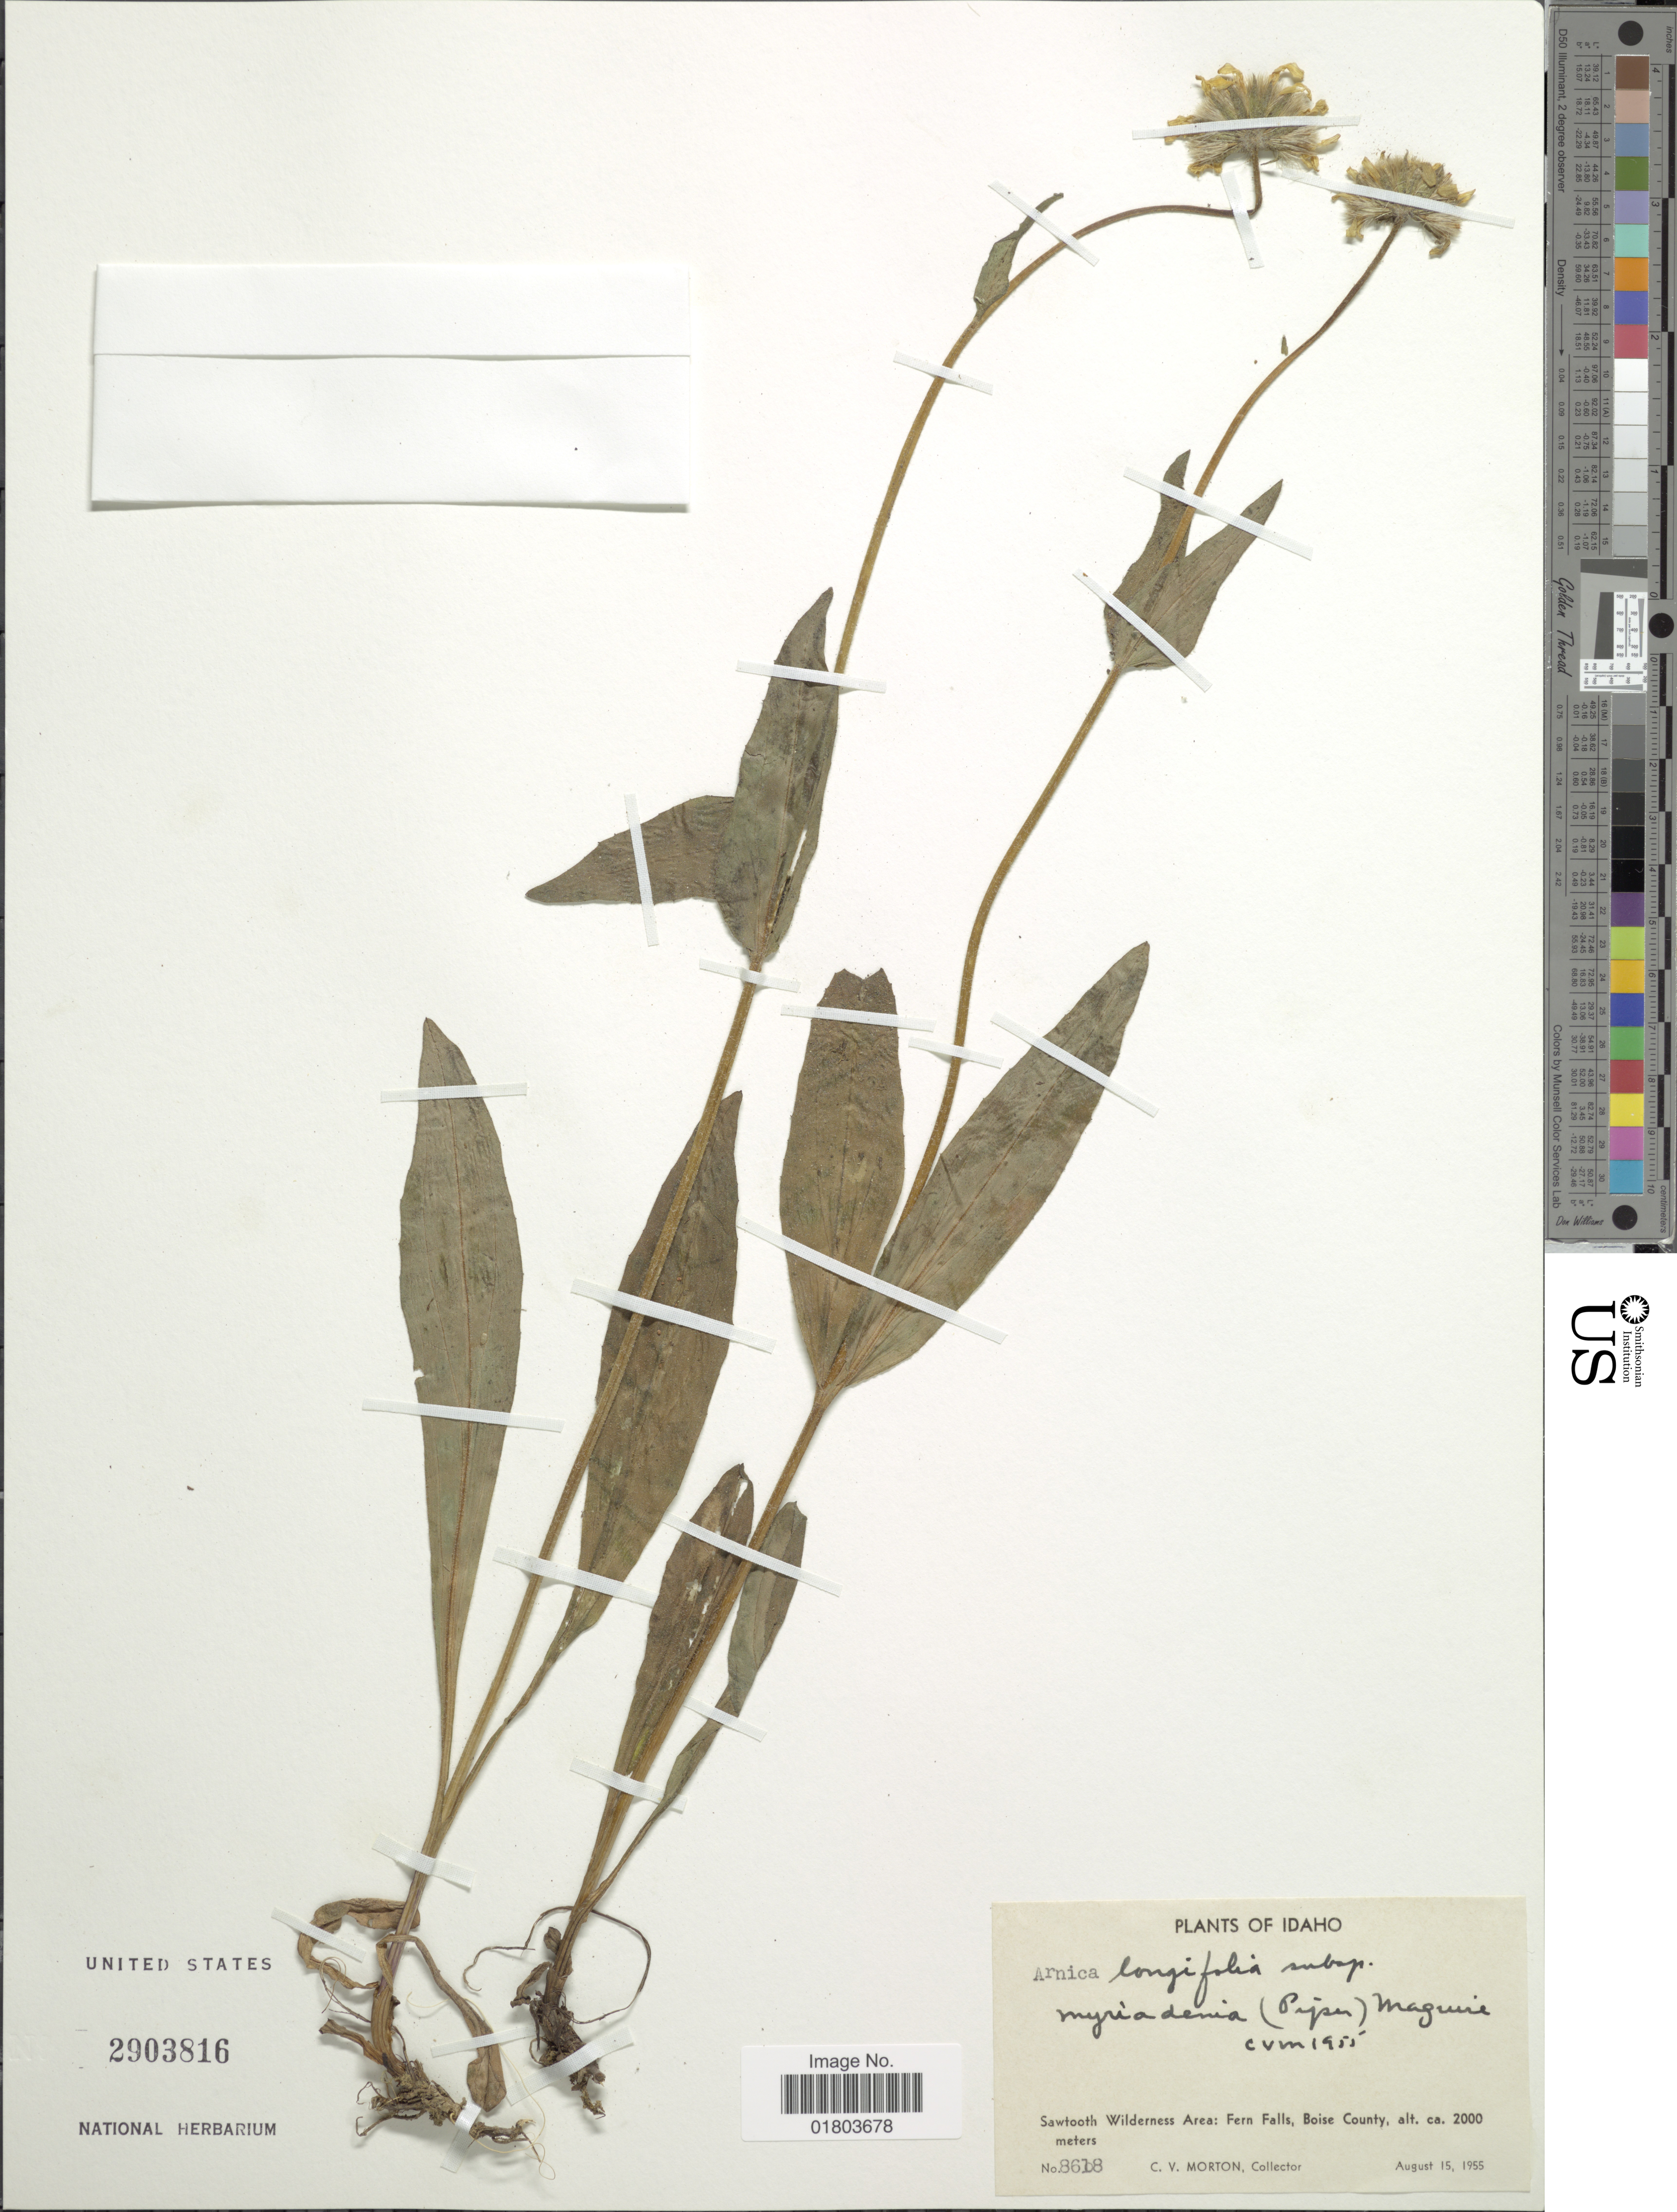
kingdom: Plantae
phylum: Tracheophyta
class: Magnoliopsida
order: Asterales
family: Asteraceae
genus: Arnica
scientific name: Arnica longifolia subsp. myriadenia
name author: (Piper) Maguire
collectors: C. V. Morton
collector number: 8618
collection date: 1955-08-15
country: United States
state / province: Idaho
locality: Sawtooth Wilderness Area: AFern Falls, Bois County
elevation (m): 2000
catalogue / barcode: US 2903816